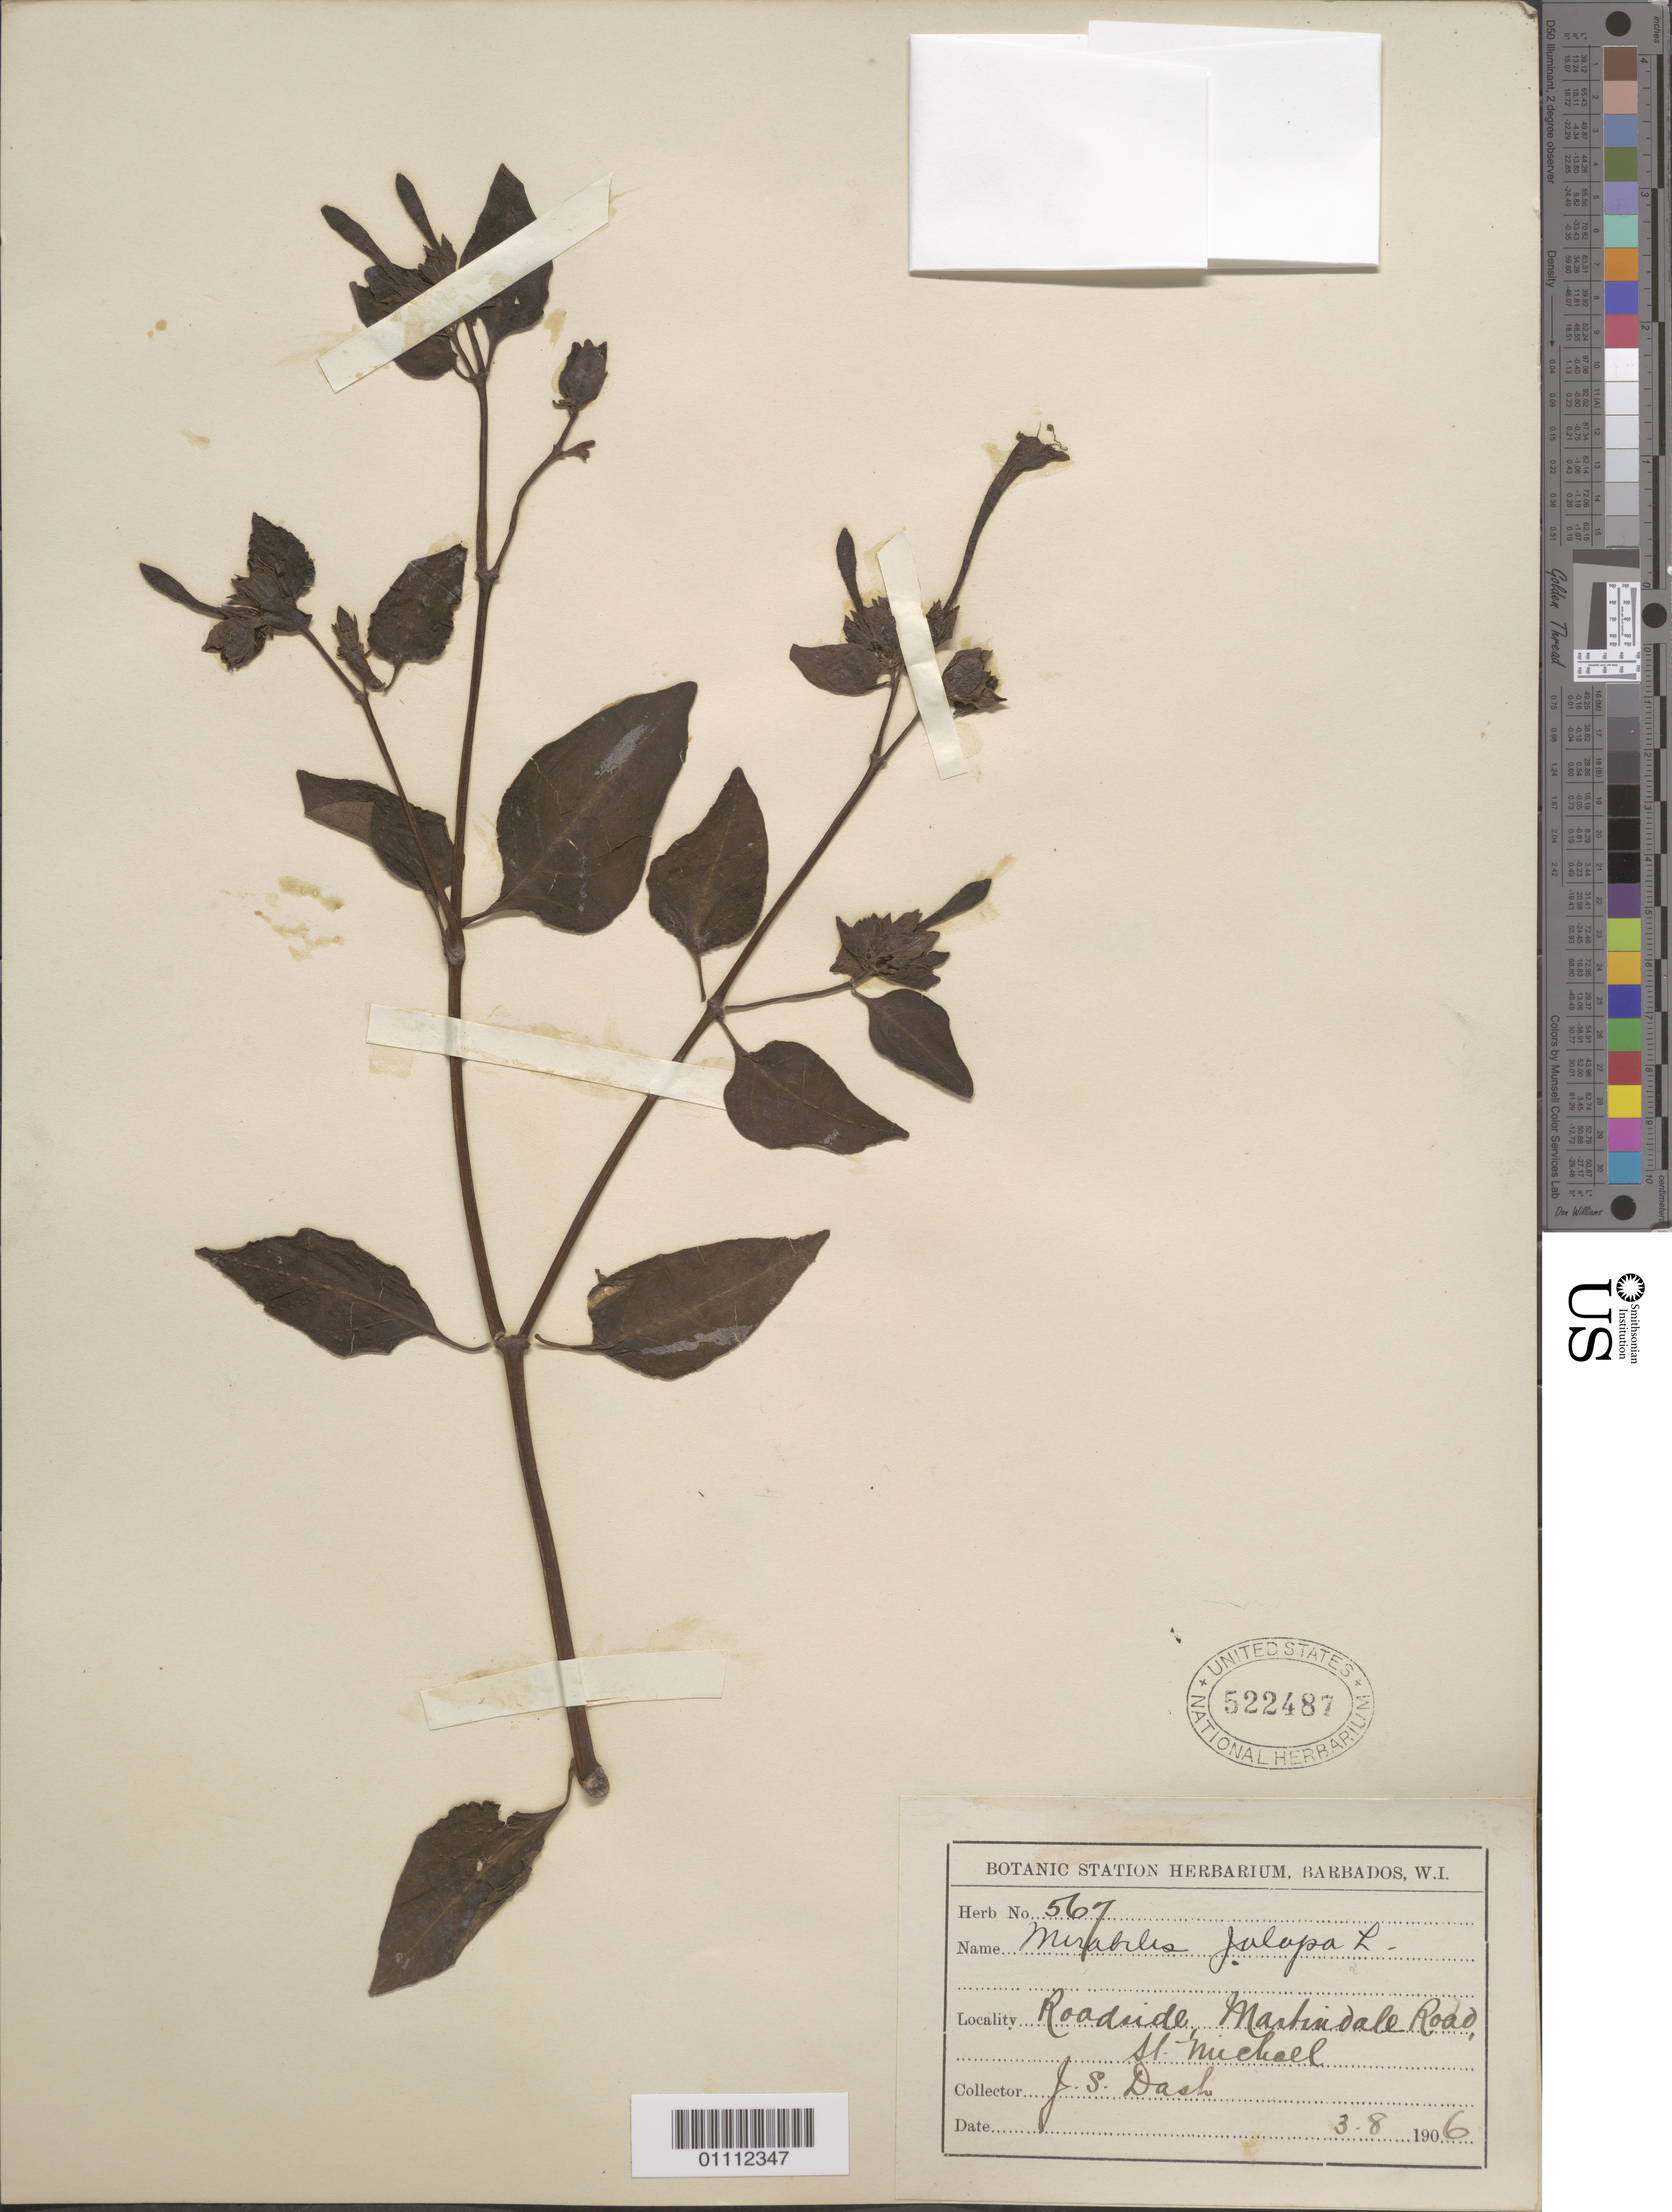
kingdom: Plantae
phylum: Tracheophyta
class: Magnoliopsida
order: Caryophyllales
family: Nyctaginaceae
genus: Mirabilis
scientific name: Mirabilis jalapa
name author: L.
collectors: J. Dash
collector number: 567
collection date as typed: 03 Aug 1906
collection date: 1906-08-03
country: Barbados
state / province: Saint Michael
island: Barbados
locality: Martindale Road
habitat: Roadside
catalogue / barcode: US 522487